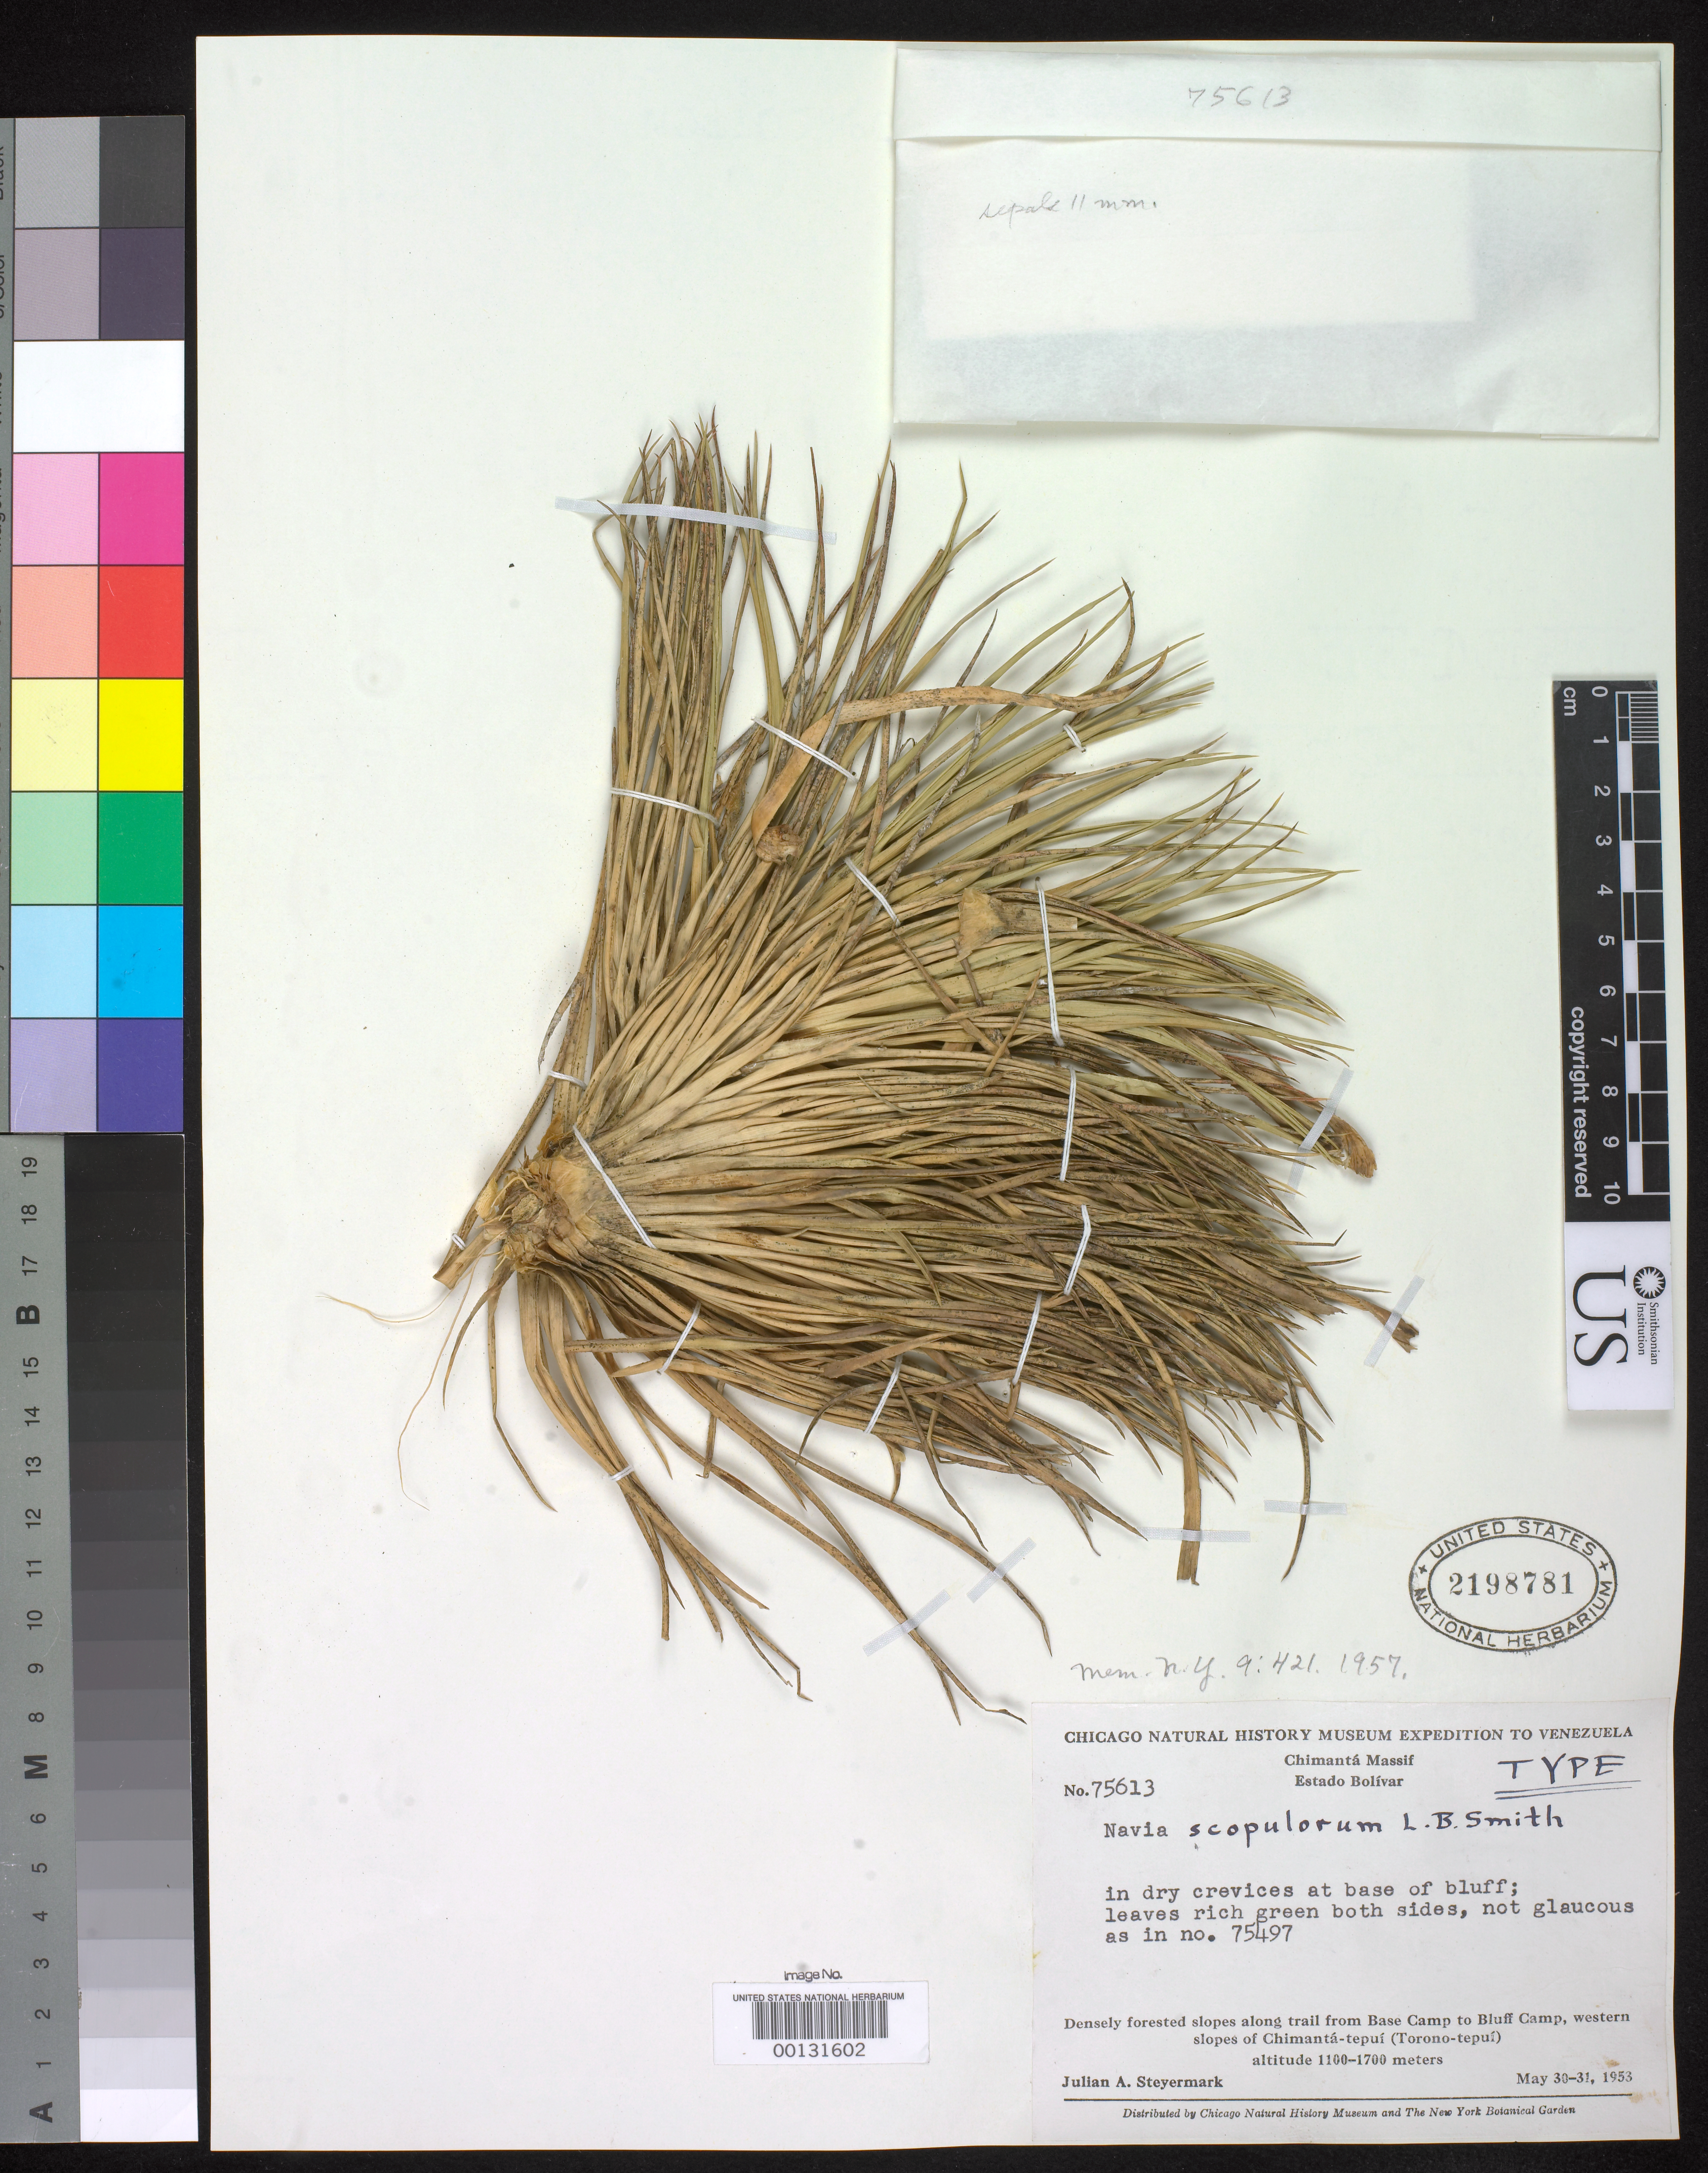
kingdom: Plantae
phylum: Tracheophyta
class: Liliopsida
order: Poales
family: Bromeliaceae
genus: Navia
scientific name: Navia scopulorum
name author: L.B. Sm.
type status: Holotype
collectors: J. Steyermark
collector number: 75613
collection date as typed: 30 May 1953 to 31 May 1953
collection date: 1953-05-30/1953-05-31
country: Venezuela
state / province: Bolivar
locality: Chimanta-tepui, trail from base camp to bluff camp.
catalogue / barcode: US 2198781